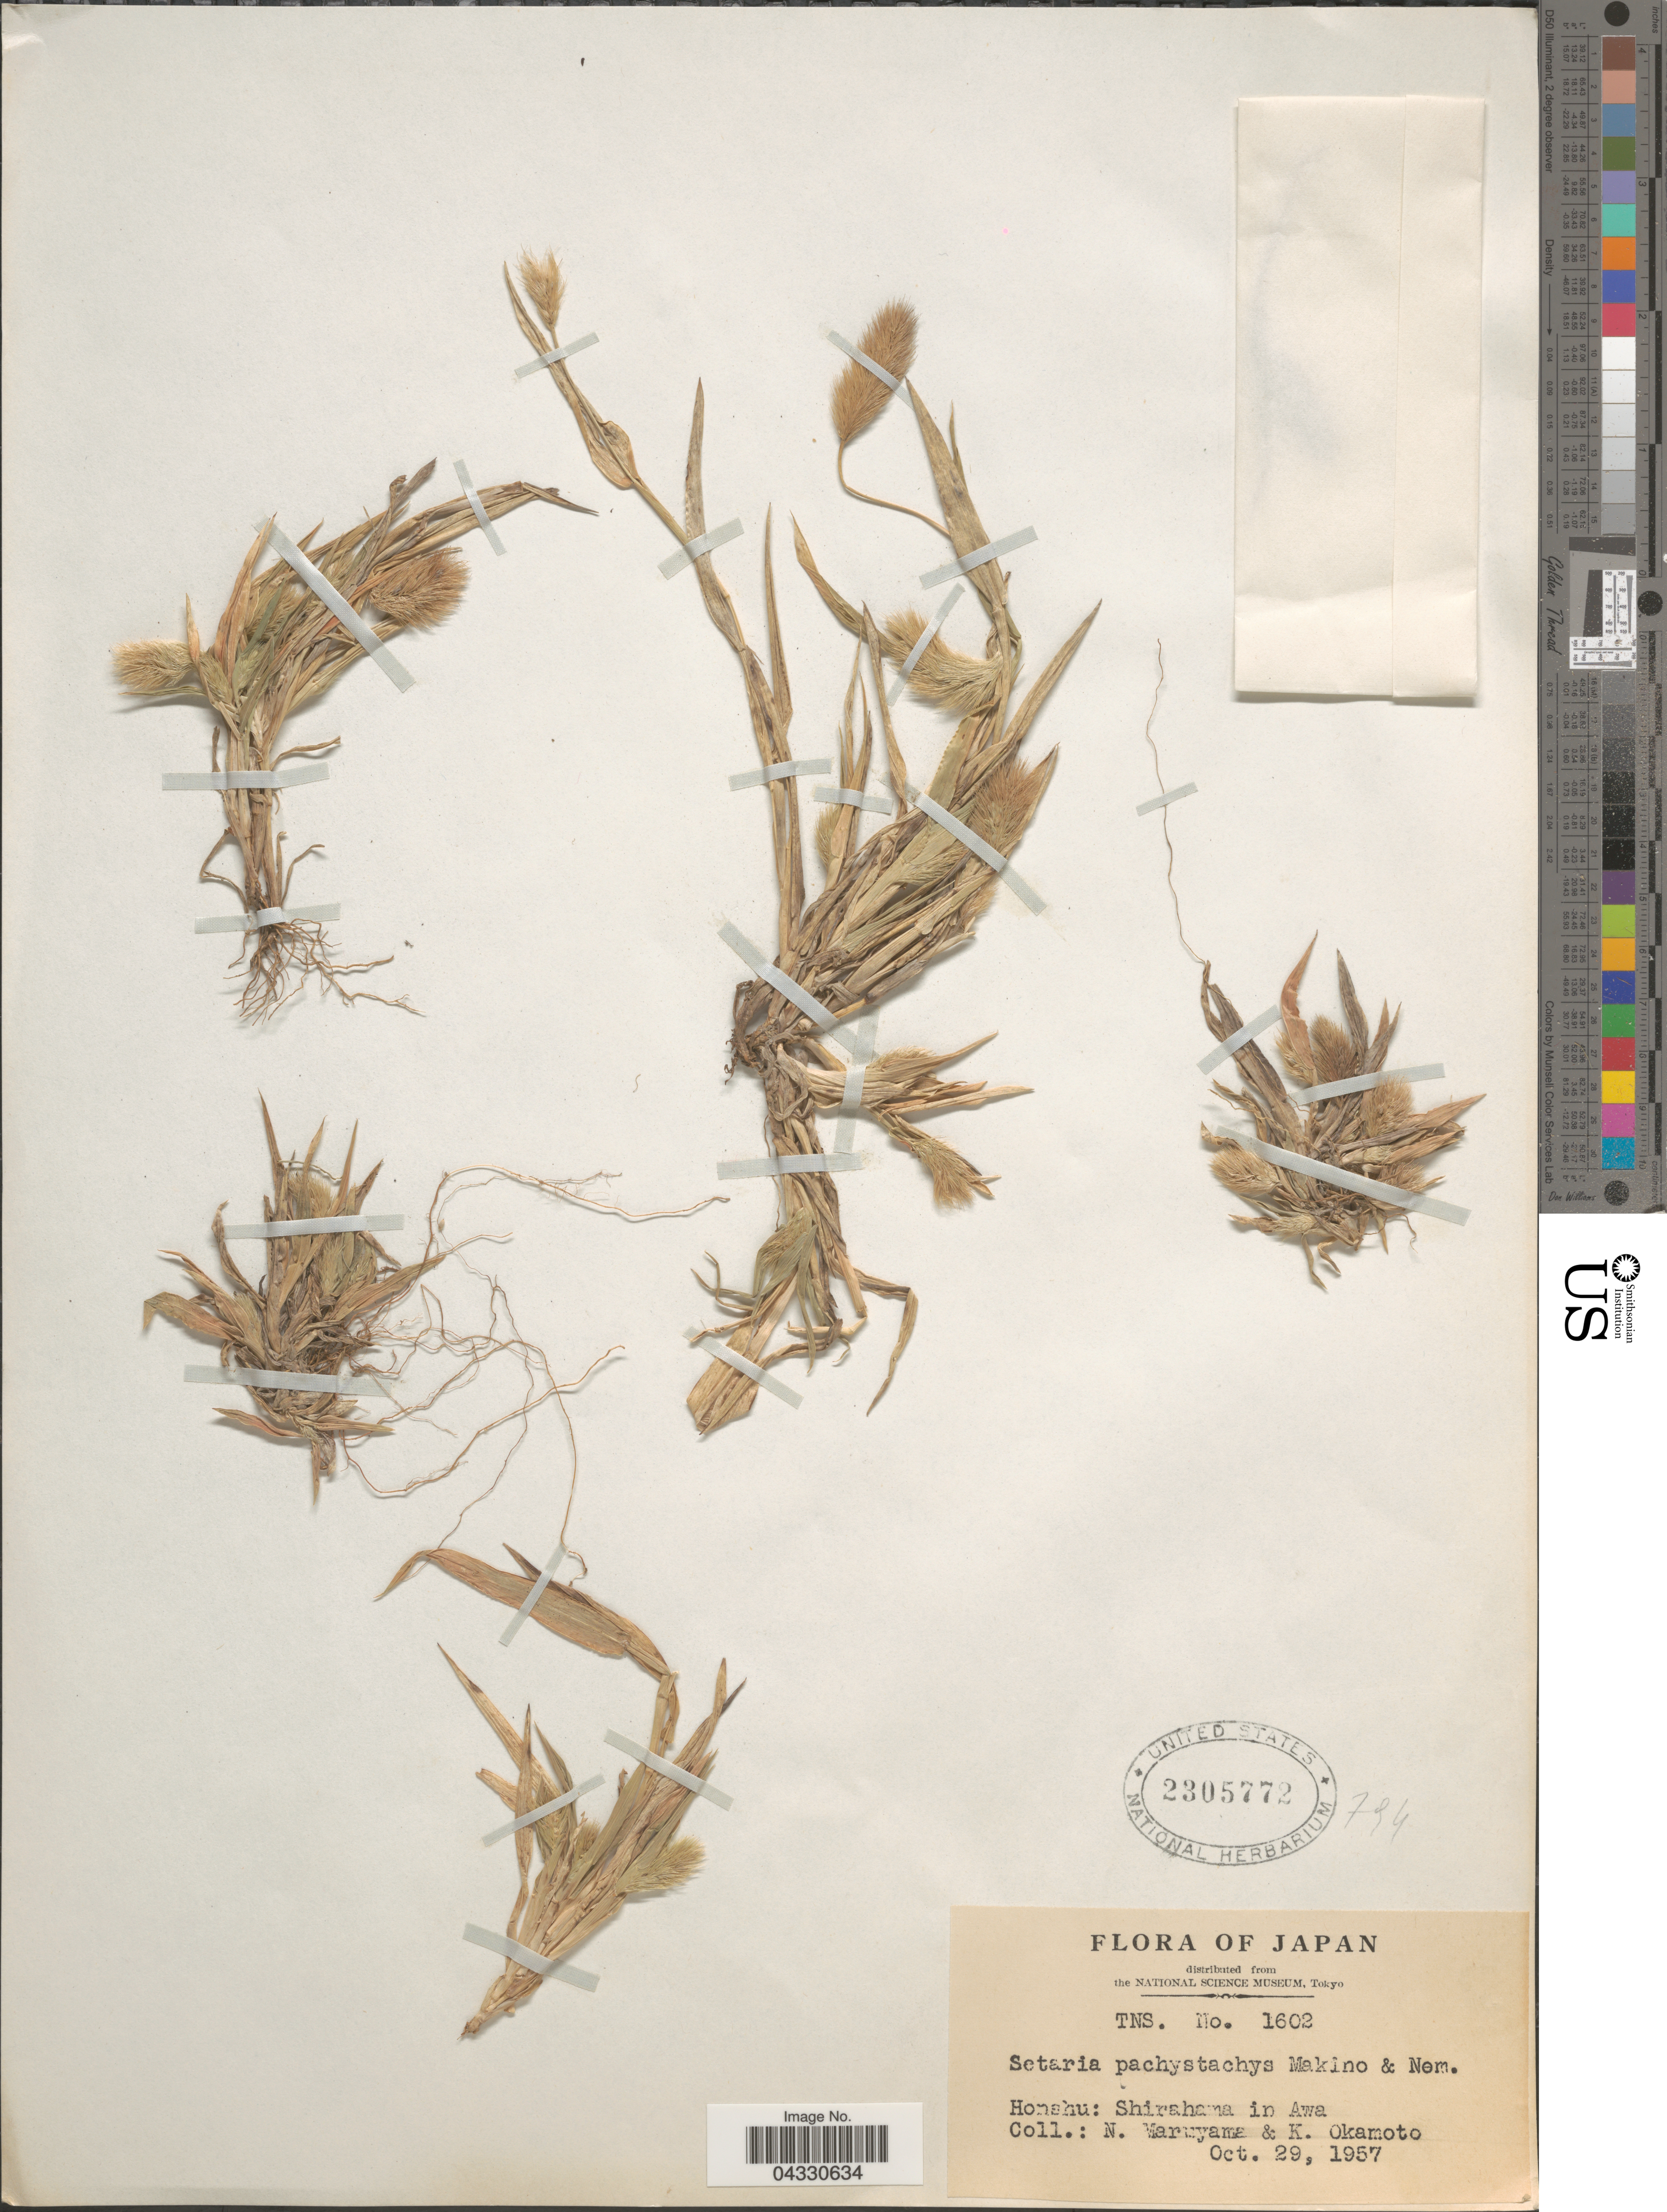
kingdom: Plantae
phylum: Tracheophyta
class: Liliopsida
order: Poales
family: Poaceae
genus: Setaria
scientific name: Setaria viridis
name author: (L.) P. Beauv.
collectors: N. Maruyama & K. Okamoto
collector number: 1602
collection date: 1957-10-29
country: Japan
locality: Honshu: Shirahama in Awa.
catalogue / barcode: US 2305772